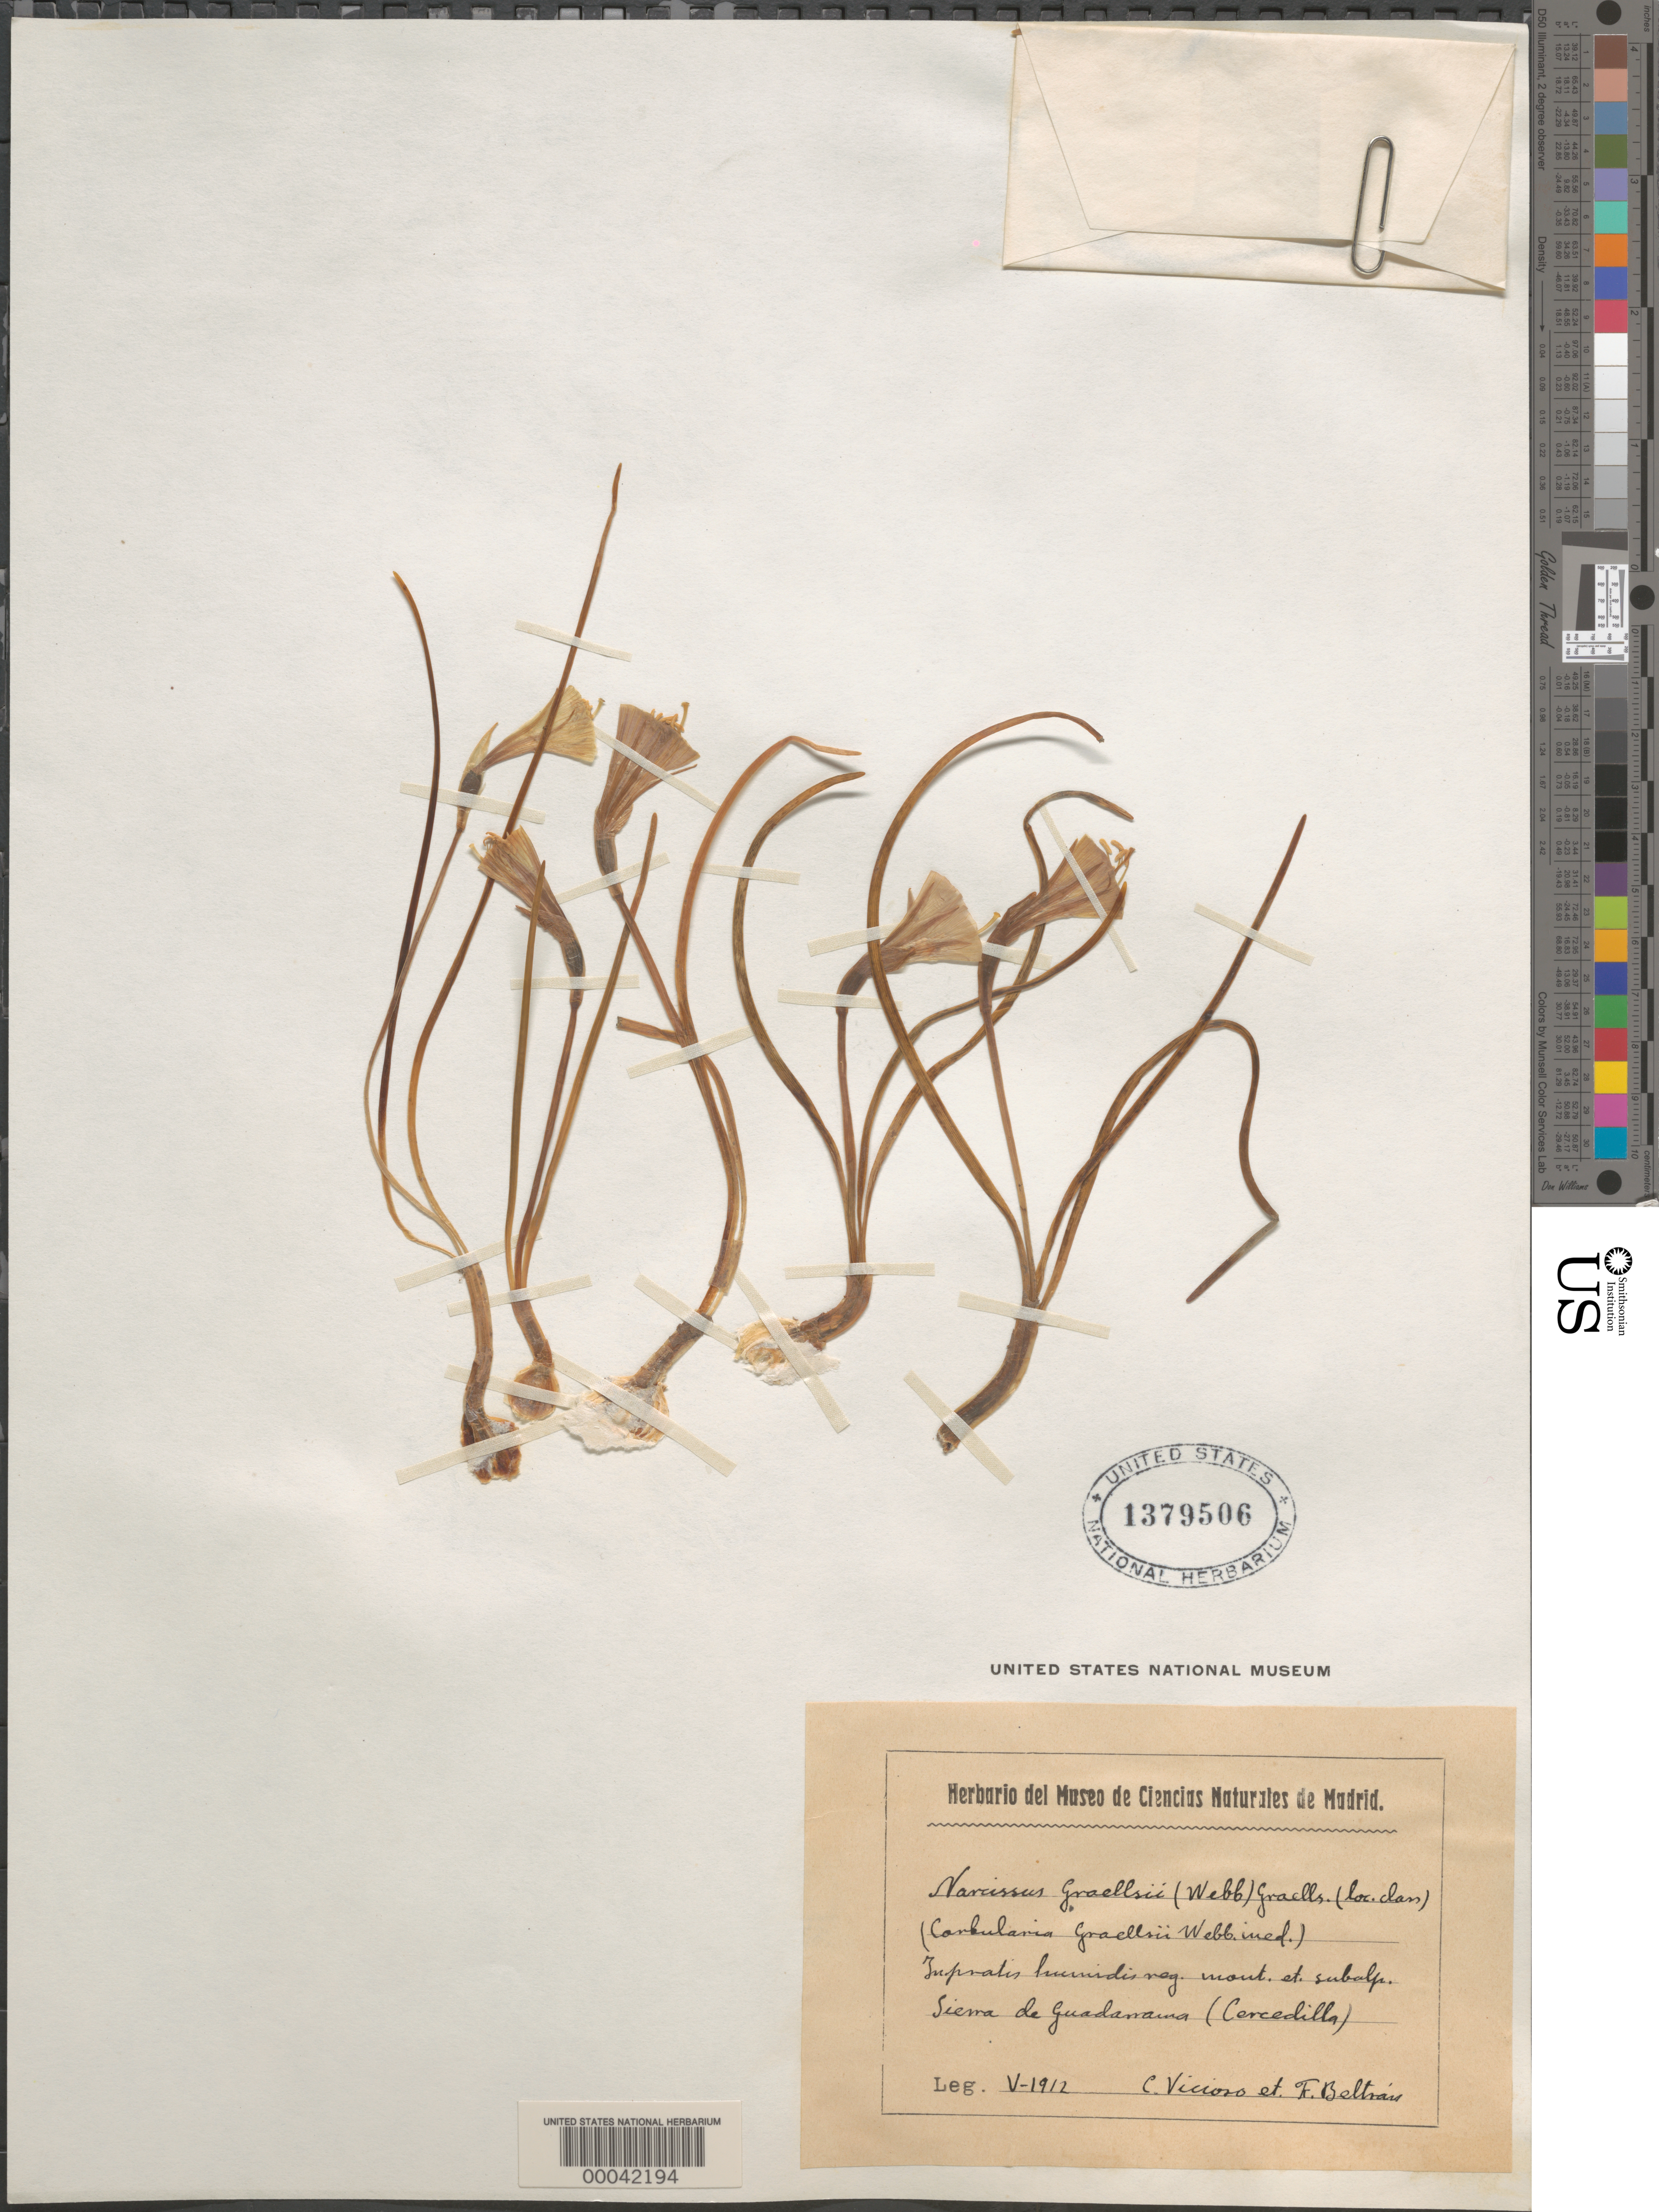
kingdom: Plantae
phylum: Tracheophyta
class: Liliopsida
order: Asparagales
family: Amaryllidaceae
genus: Narcissus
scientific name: Narcissus graellsii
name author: Webb ex Graells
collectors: C. Vicioso & F. Beltran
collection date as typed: May 1912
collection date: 1912-05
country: Spain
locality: Sierra de guadarama (cercedilla)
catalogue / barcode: US 1379506